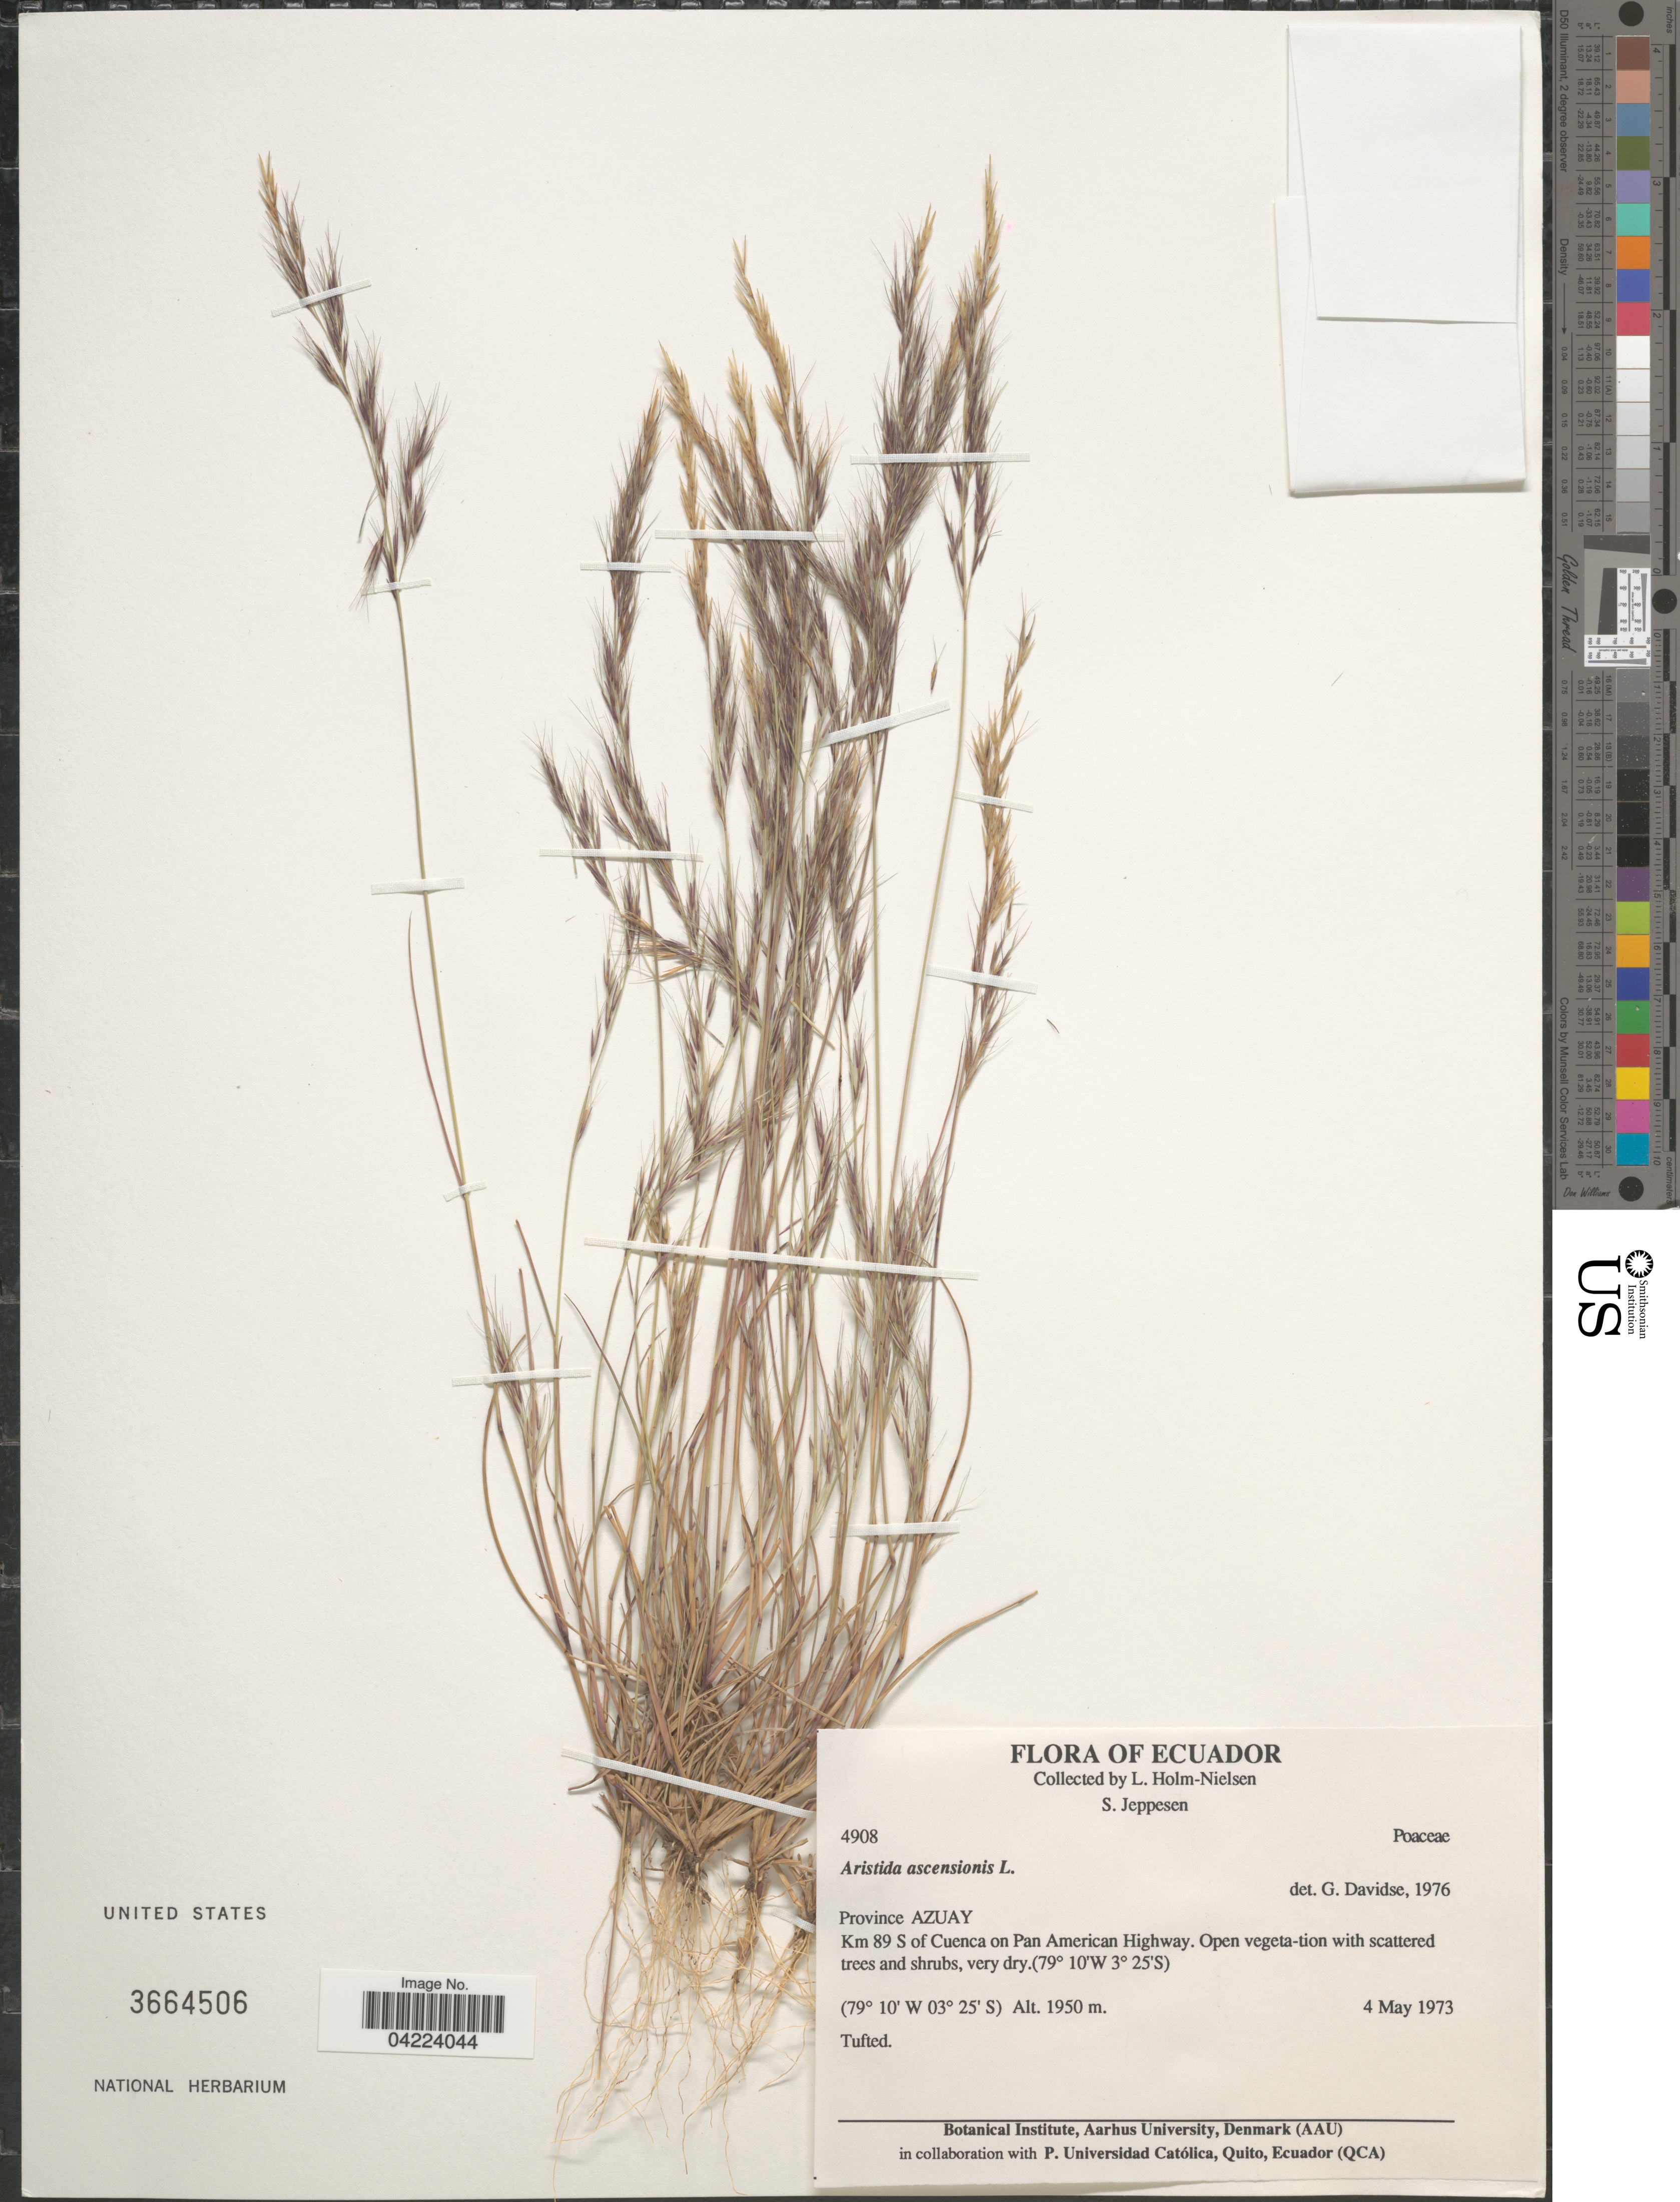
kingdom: Plantae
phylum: Tracheophyta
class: Liliopsida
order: Poales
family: Poaceae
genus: Aristida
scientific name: Aristida adscensionis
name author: L.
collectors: L. Holm-Nielsen & S. Jeppesen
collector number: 4908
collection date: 1973-05-04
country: Ecuador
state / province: Azuay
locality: Km 89 S of Cuenca on Pan American Highway.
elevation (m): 1950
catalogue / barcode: US 3664506